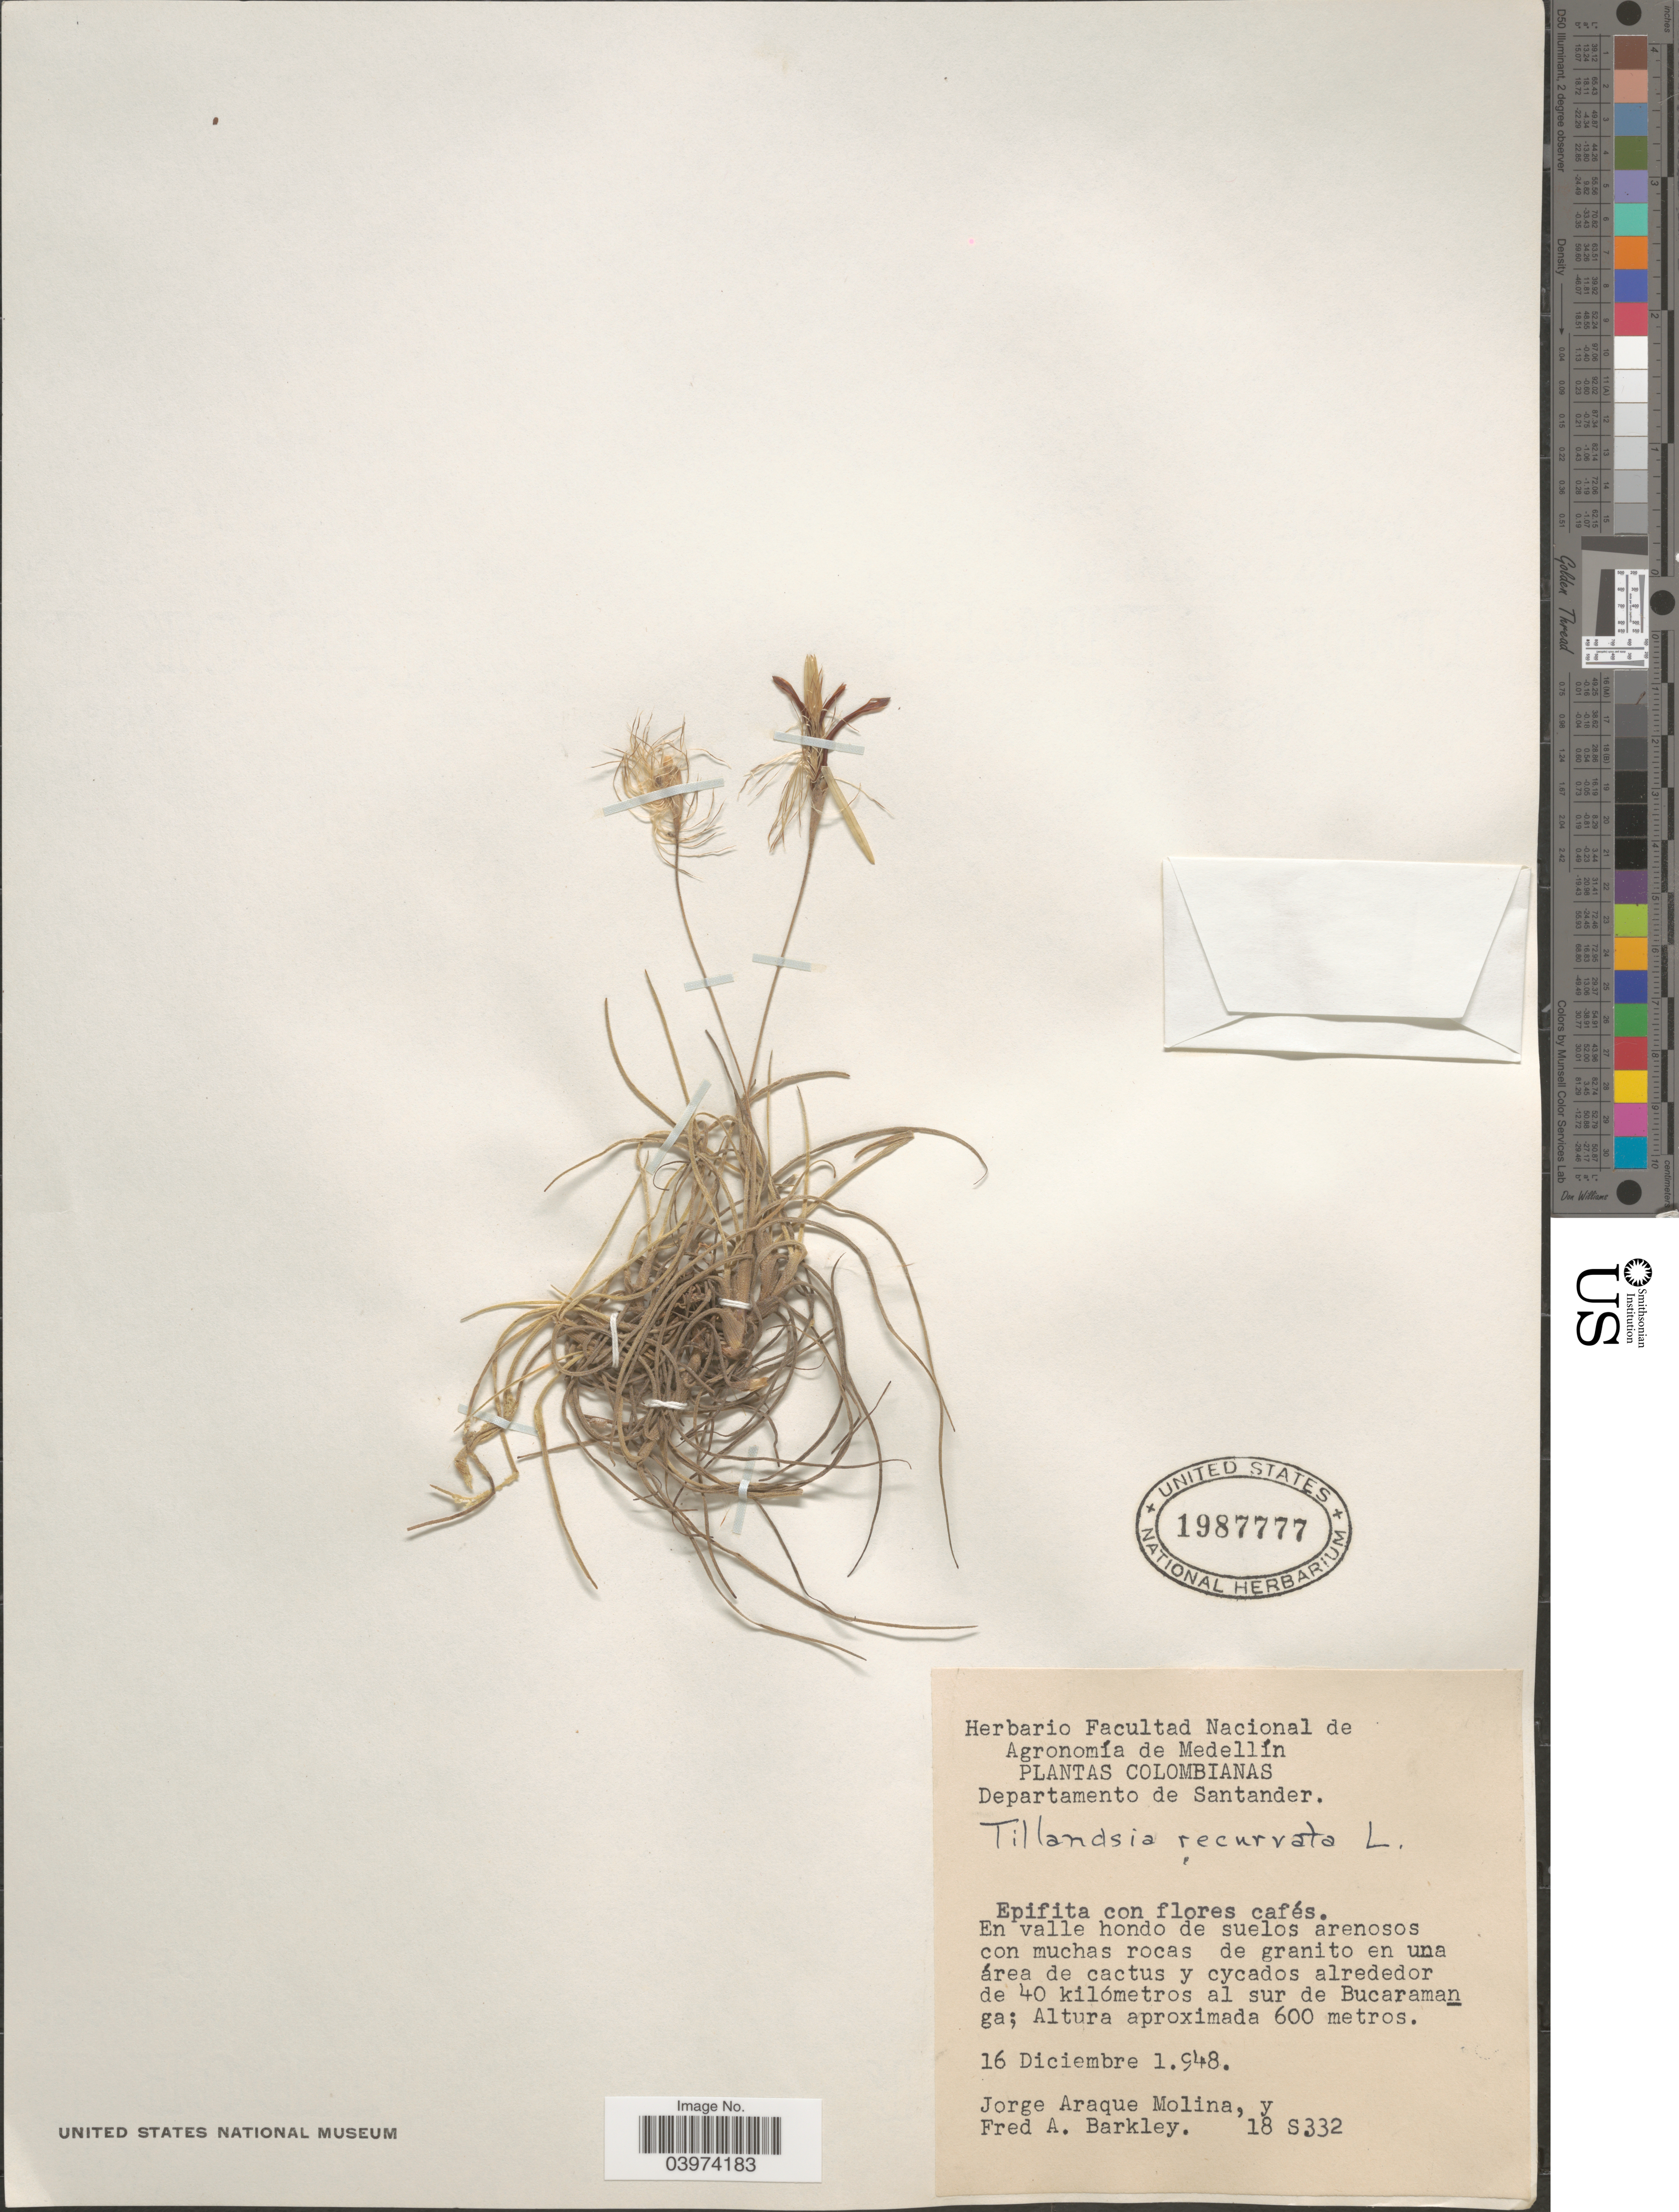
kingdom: Plantae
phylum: Tracheophyta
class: Liliopsida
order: Poales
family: Bromeliaceae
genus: Tillandsia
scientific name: Tillandsia recurvata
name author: L.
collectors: J. Araque Molina & F. A. Barkley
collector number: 18S332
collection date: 1948-12-16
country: Colombia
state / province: Santander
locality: Departamento de Santander. En valle hondo de suelos arenosos con muchas rocas de granito en una área de cactus y cycados alrededor de 40 kilómetros al sur de Bucaramanga.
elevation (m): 600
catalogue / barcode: US 1987777